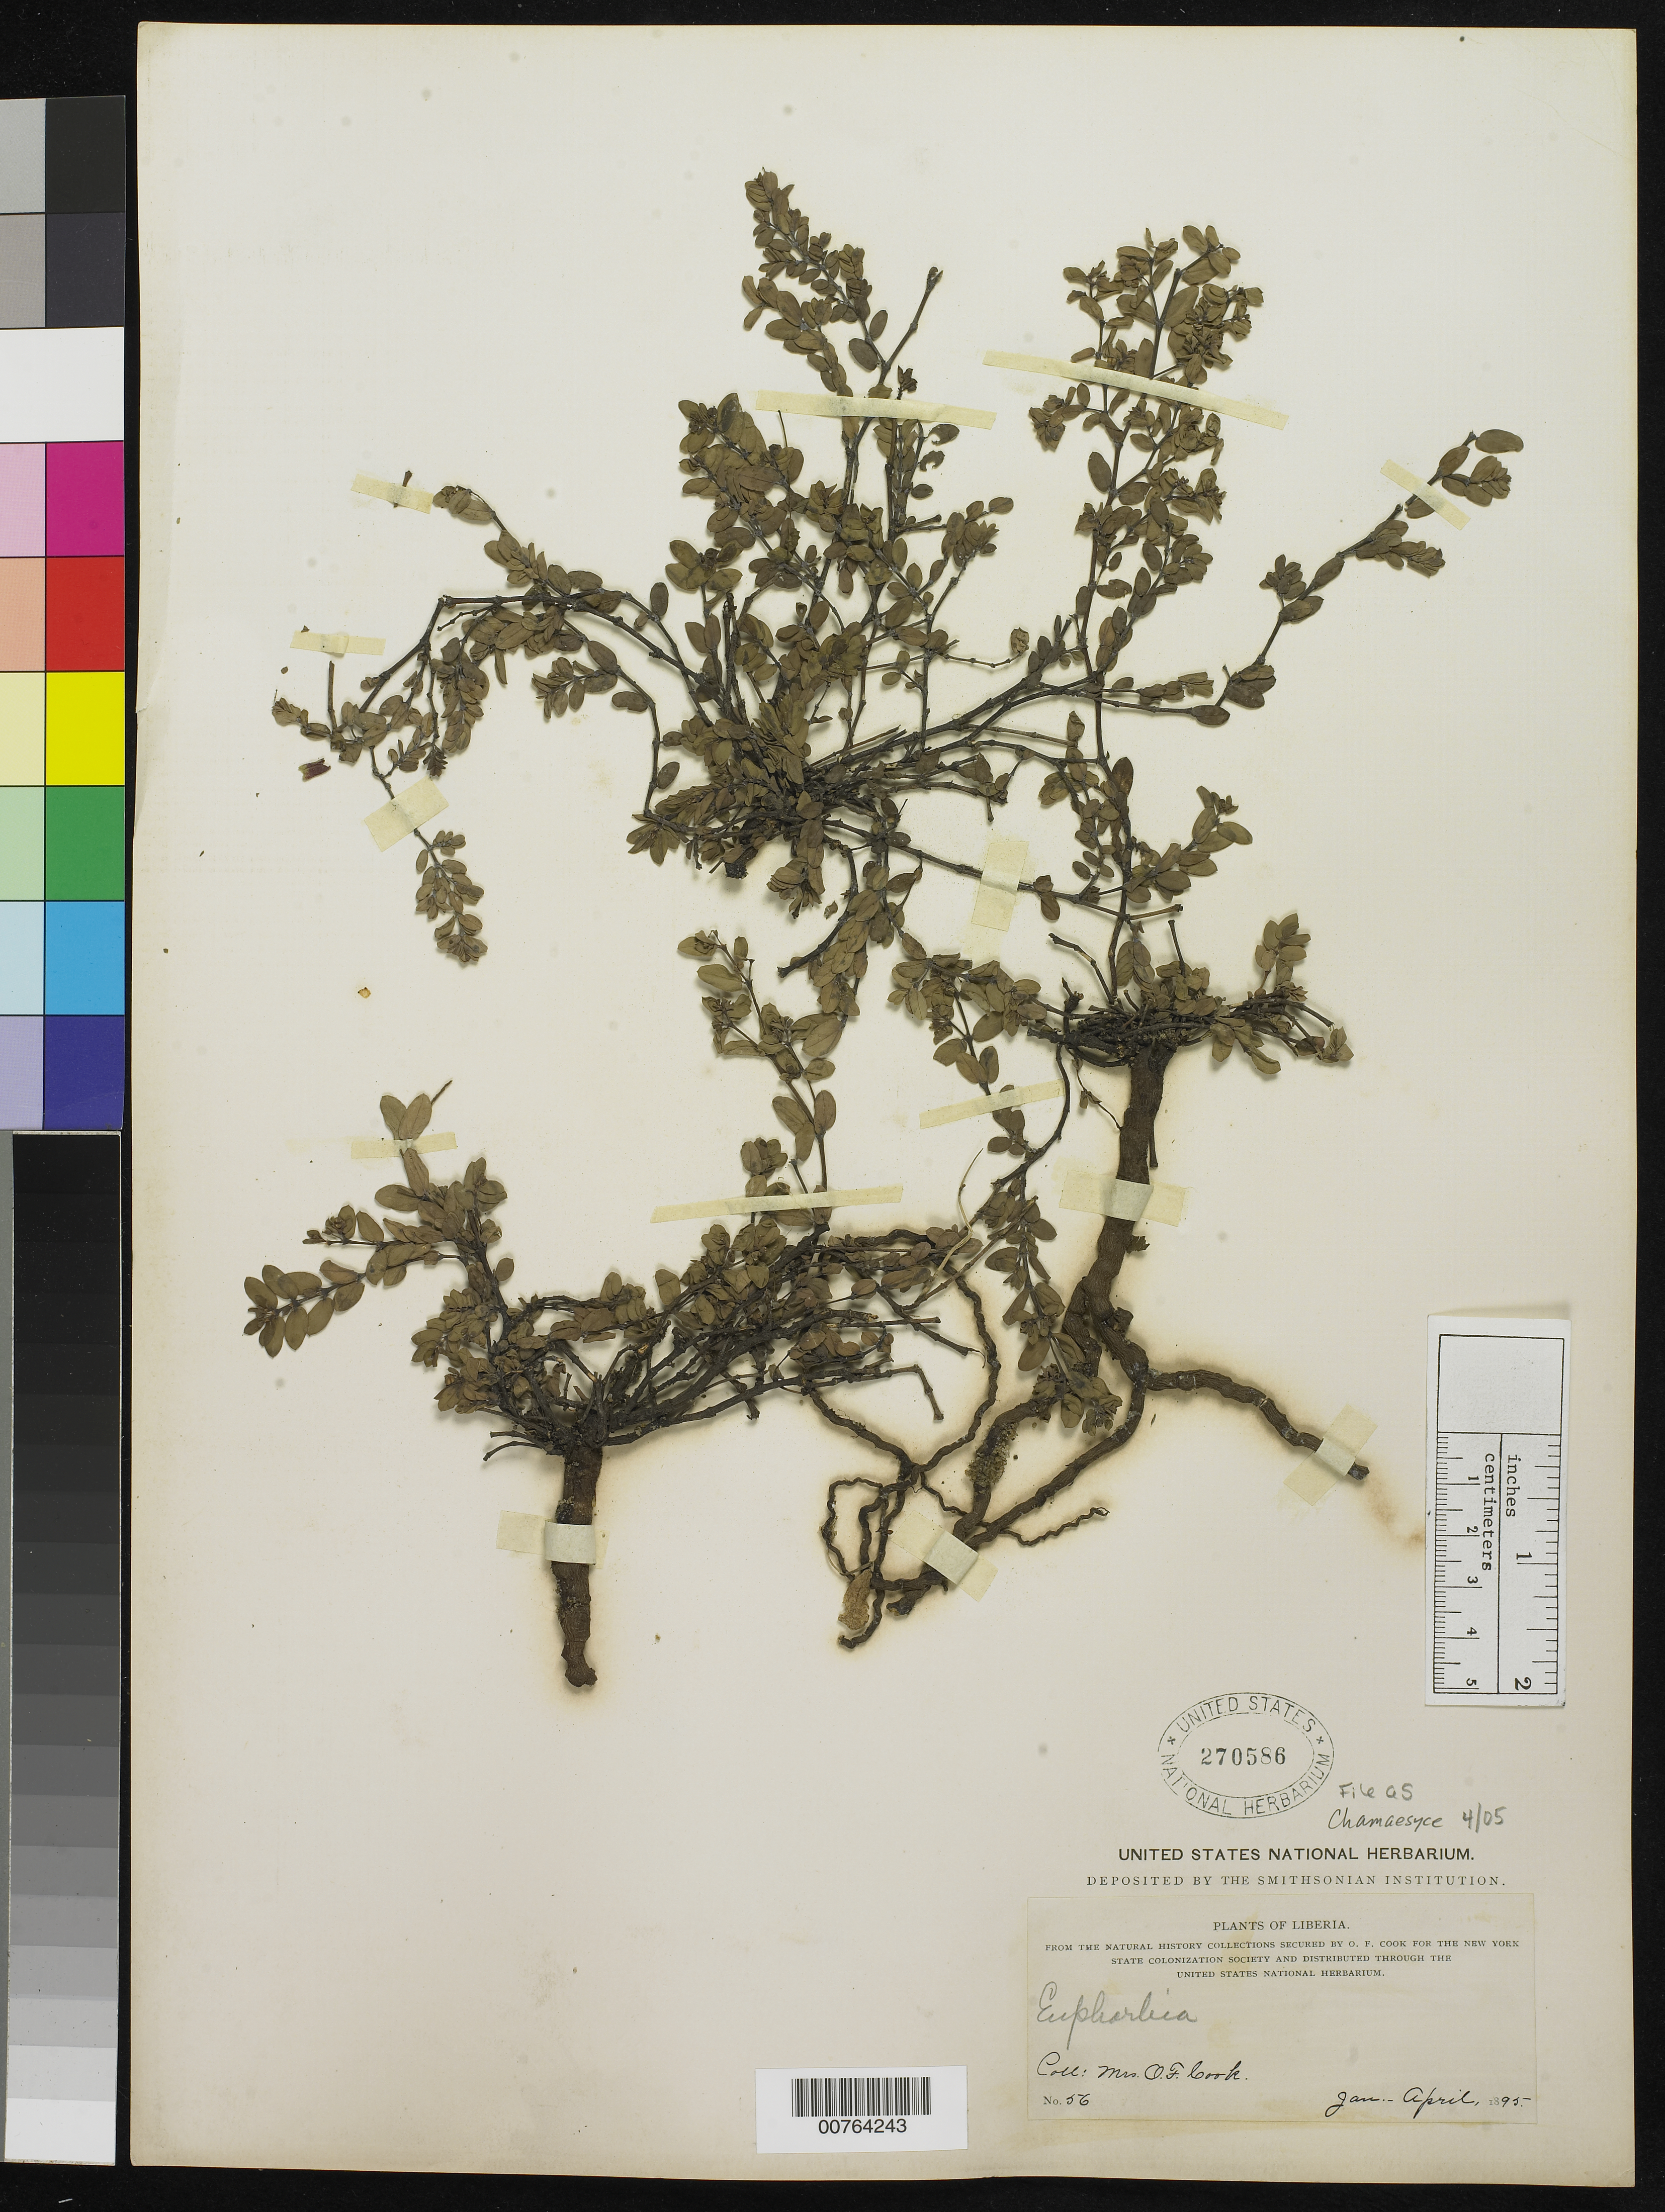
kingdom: Plantae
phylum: Tracheophyta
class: Magnoliopsida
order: Malpighiales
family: Euphorbiaceae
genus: Euphorbia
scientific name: Euphorbia sp.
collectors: Alice C. Cook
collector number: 56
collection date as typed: Jan 1895 to -- Apr 1895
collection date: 1895-01/1895-04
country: Liberia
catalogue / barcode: US 270586